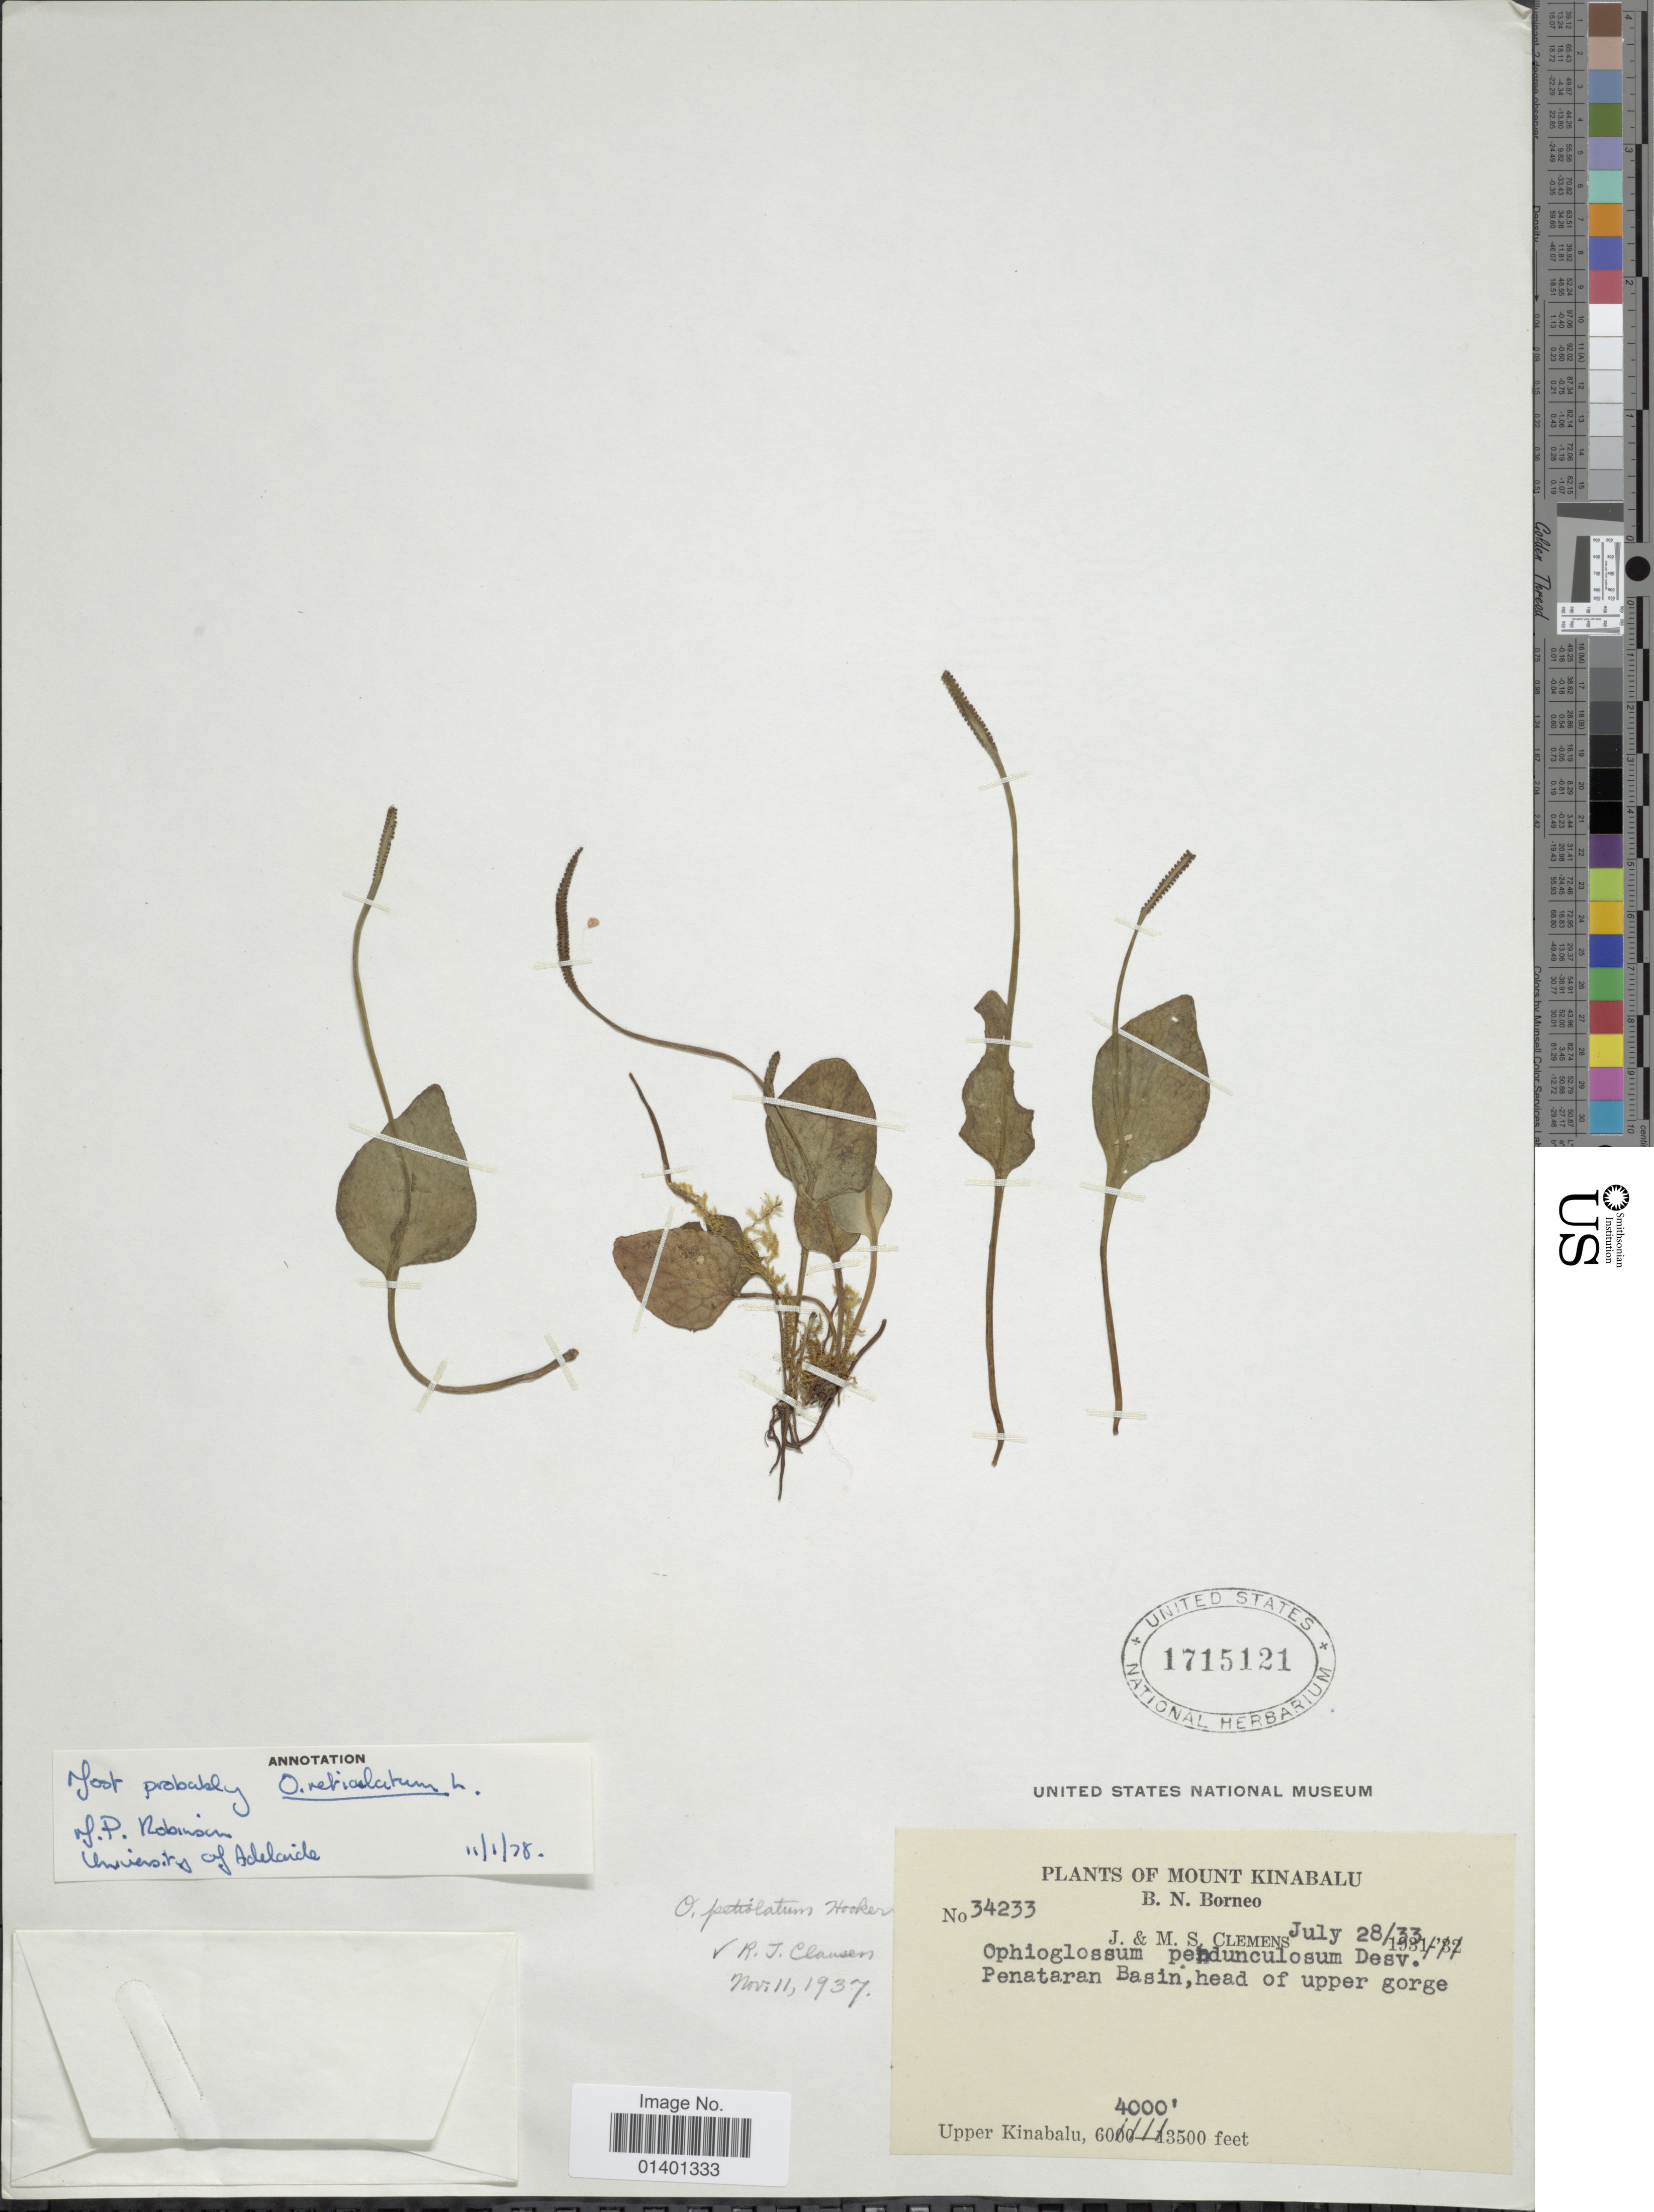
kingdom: Plantae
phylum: Tracheophyta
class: Polypodiopsida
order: Ophioglossales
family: Ophioglossaceae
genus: Ophioglossum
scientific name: Ophioglossum reticulatum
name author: L.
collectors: J. Clemens & M. S. Clemens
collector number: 34233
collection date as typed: Transcribed d/m/y: 28/7/33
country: Malaysia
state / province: Sabah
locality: Mount Kinabalu, B.N. Borneo, Penataran Basin, head of upper gorge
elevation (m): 1219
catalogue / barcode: US 1715121